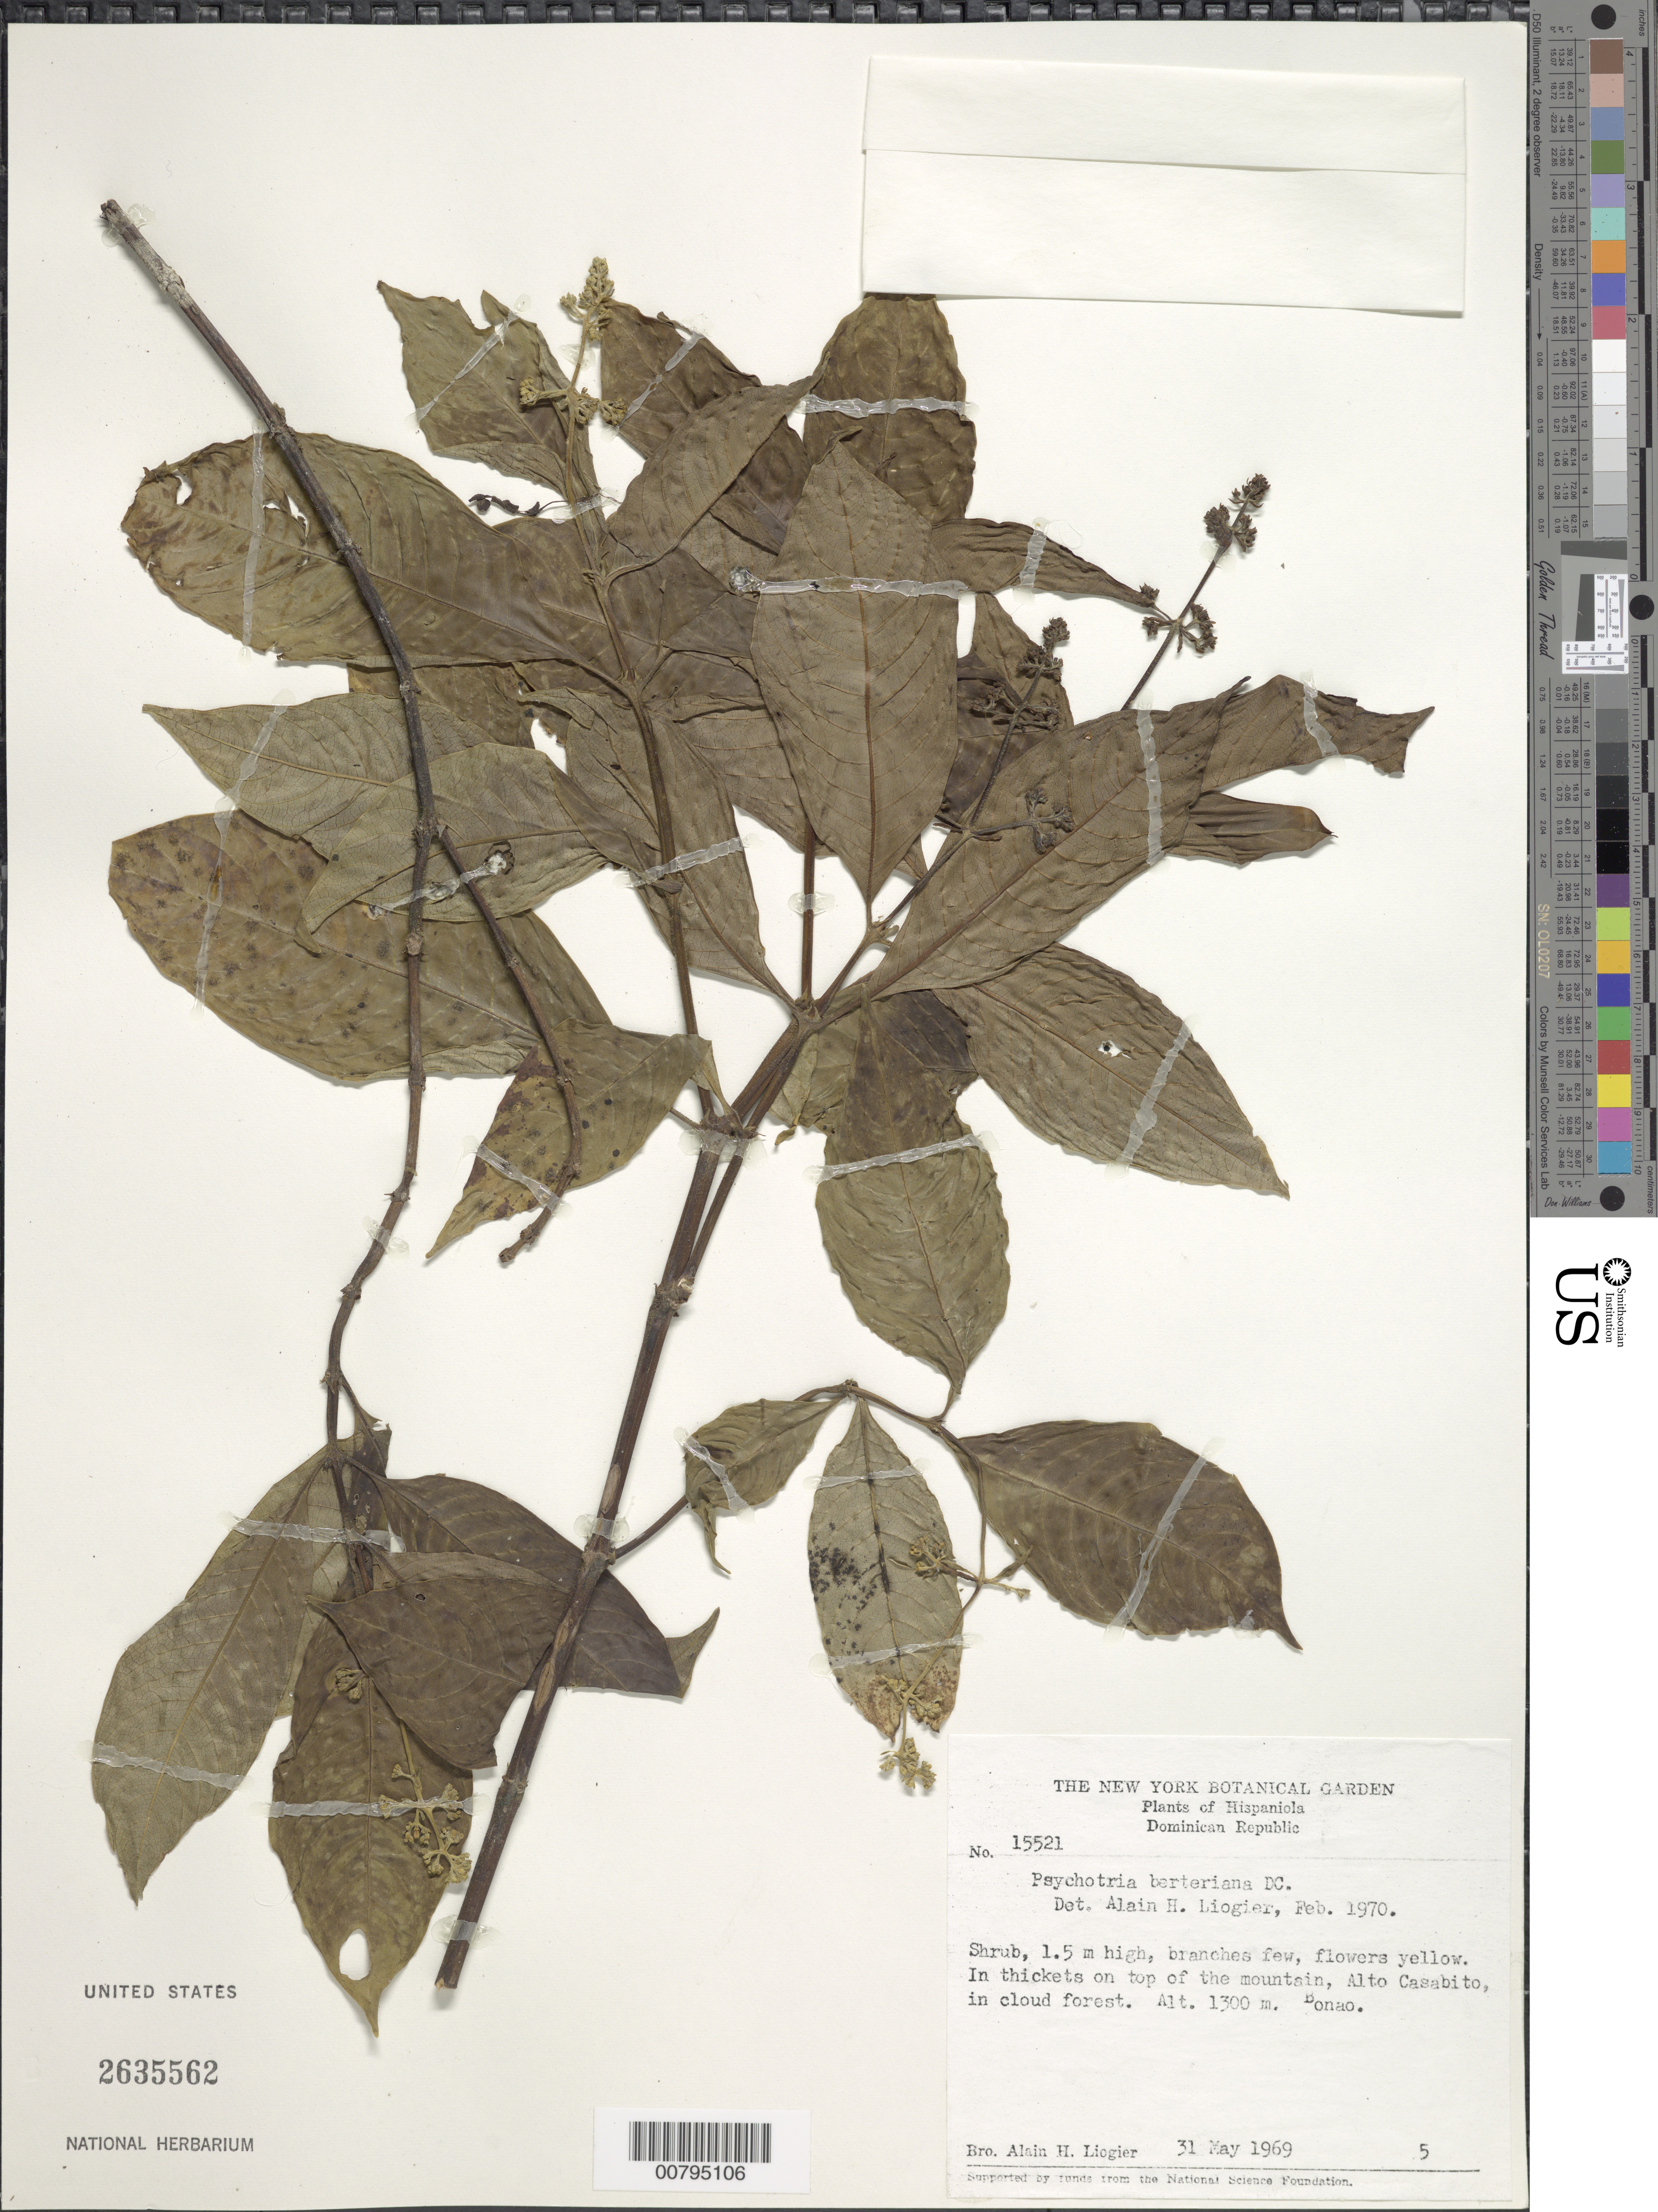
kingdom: Plantae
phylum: Tracheophyta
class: Magnoliopsida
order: Gentianales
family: Rubiaceae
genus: Psychotria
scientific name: Psychotria berteroana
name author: DC.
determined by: Liogier, Alain H.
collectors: A. H. Liogier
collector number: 15521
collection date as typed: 31 May 1969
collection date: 1969-05-31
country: Dominican Republic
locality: Alto Casabito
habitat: In thickets on top of mountain. In cloud forest.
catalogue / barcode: US 2635562